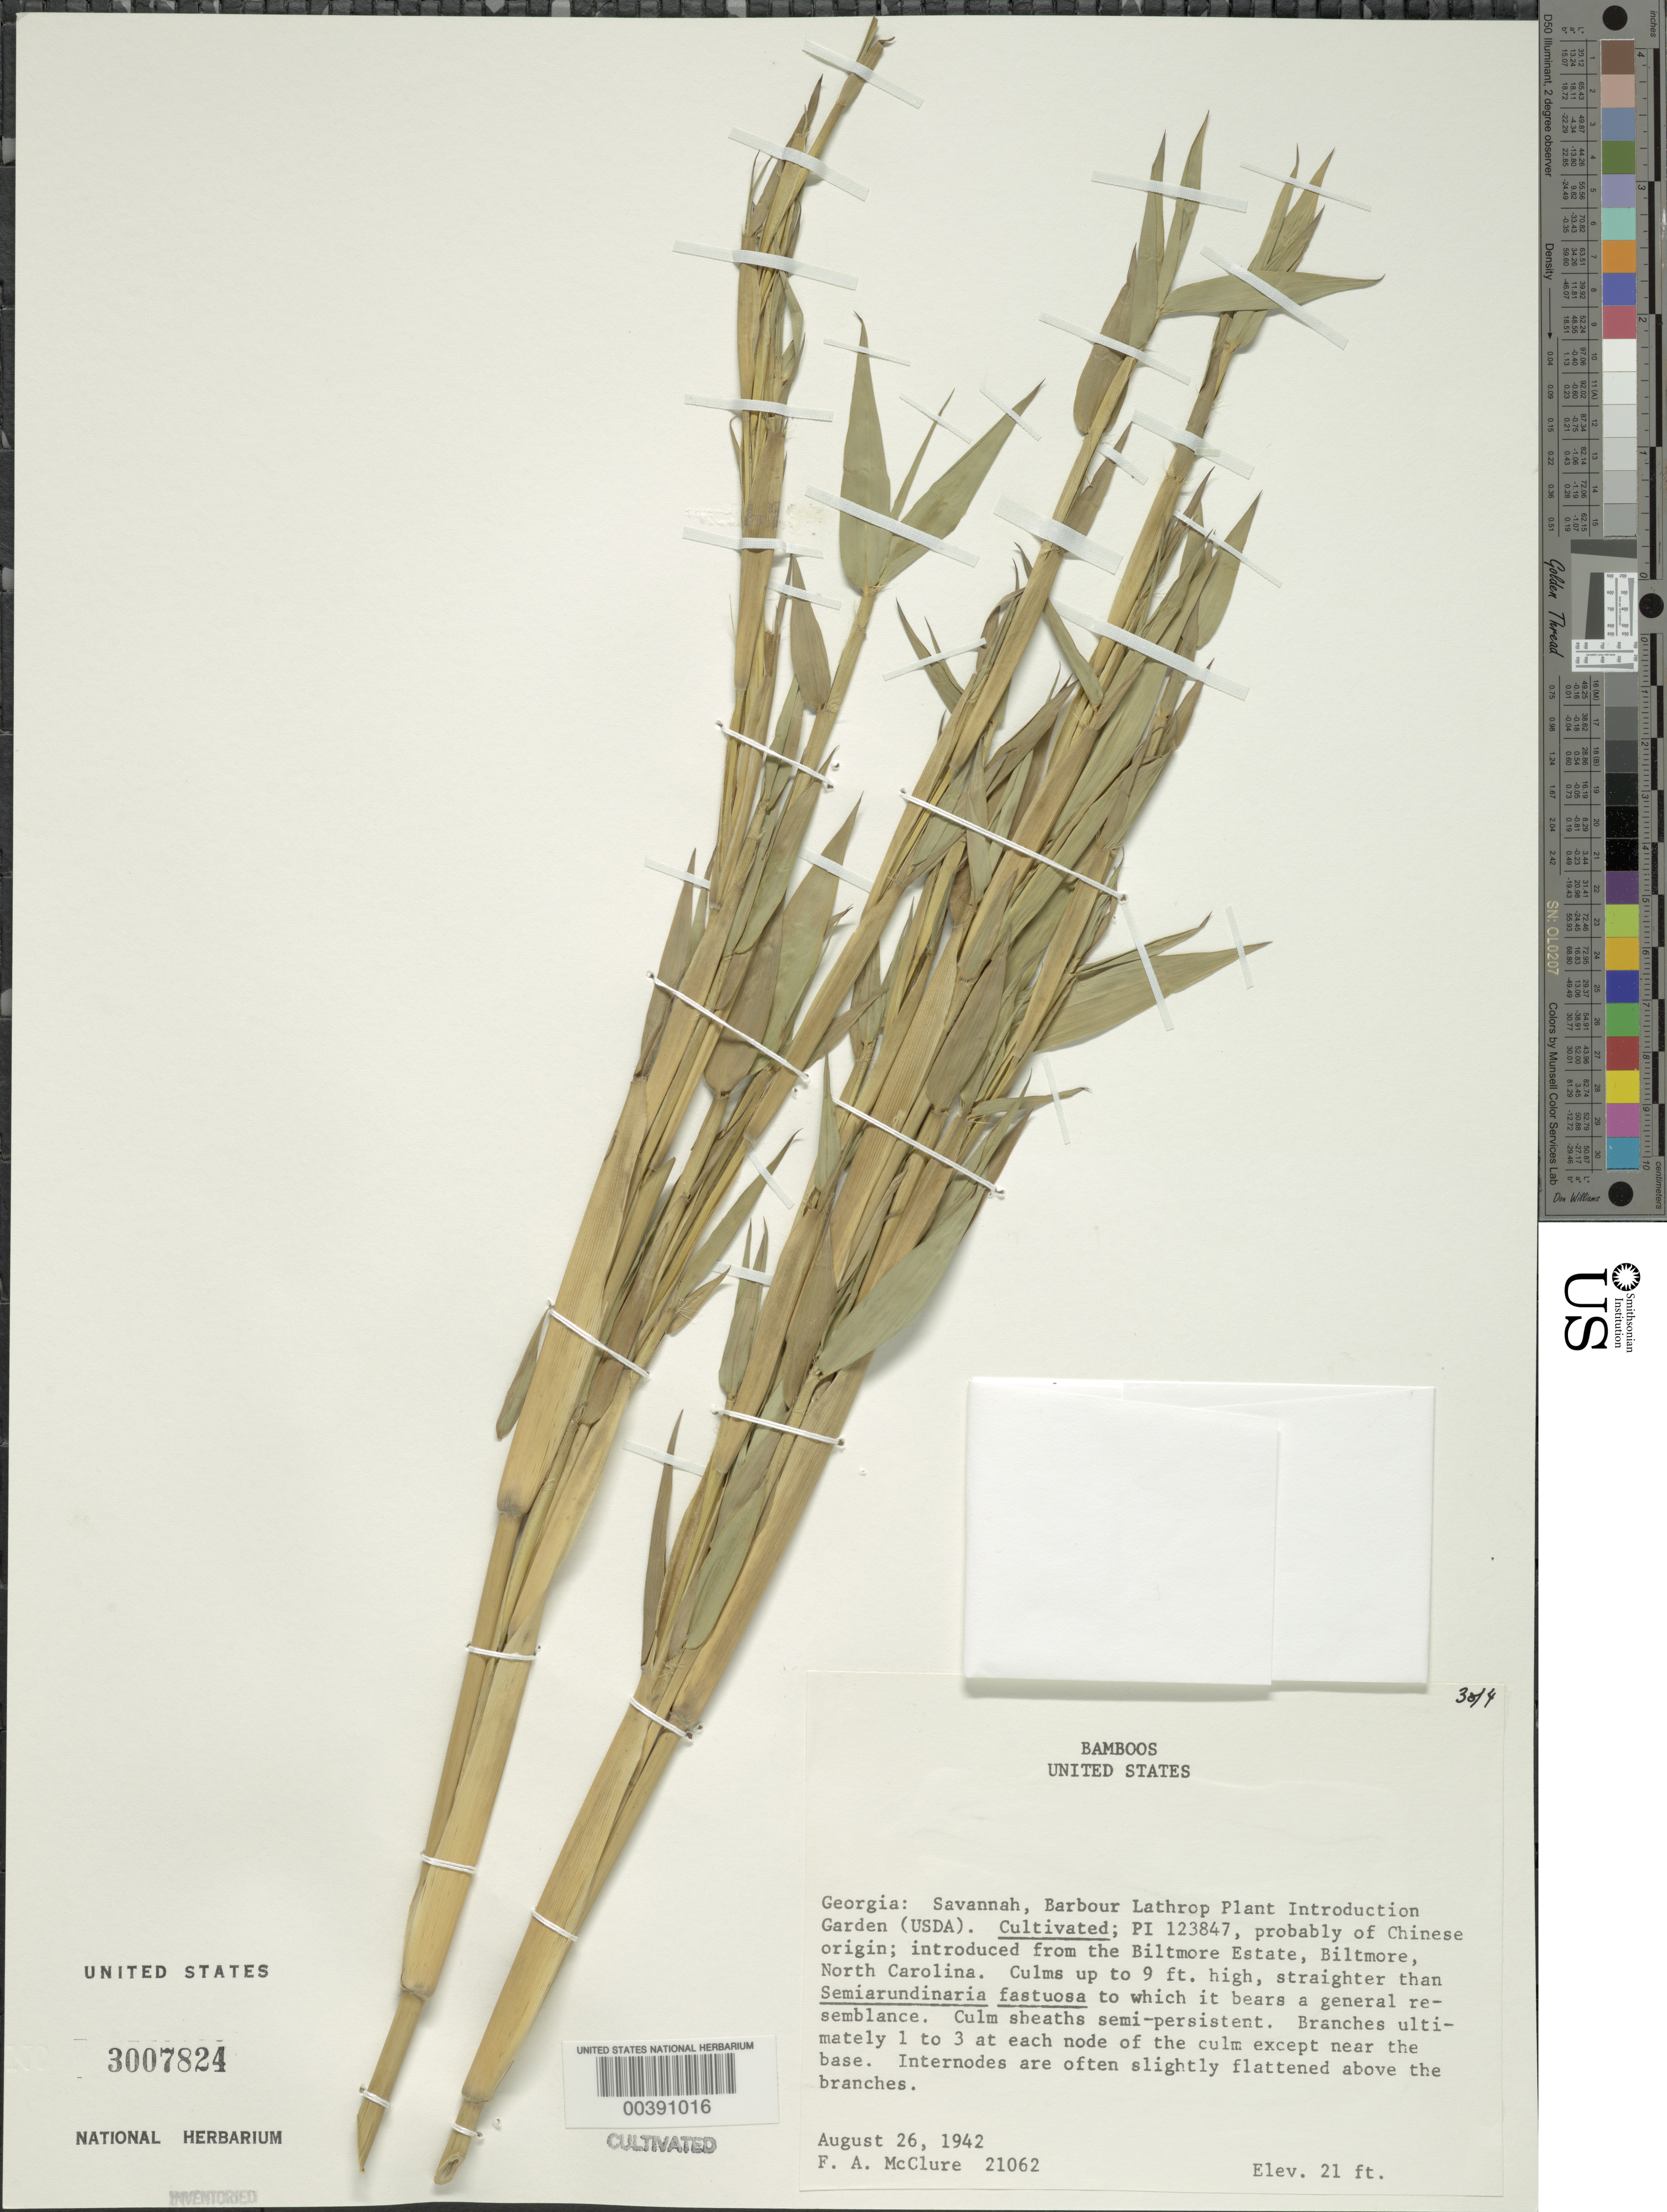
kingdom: Plantae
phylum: Tracheophyta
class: Liliopsida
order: Poales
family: Poaceae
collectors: F. A. McClure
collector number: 21062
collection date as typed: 26 Aug 1942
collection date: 1942-08-26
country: United States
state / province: Georgia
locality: Barbour lathrop pi garden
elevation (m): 6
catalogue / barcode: US 3007824